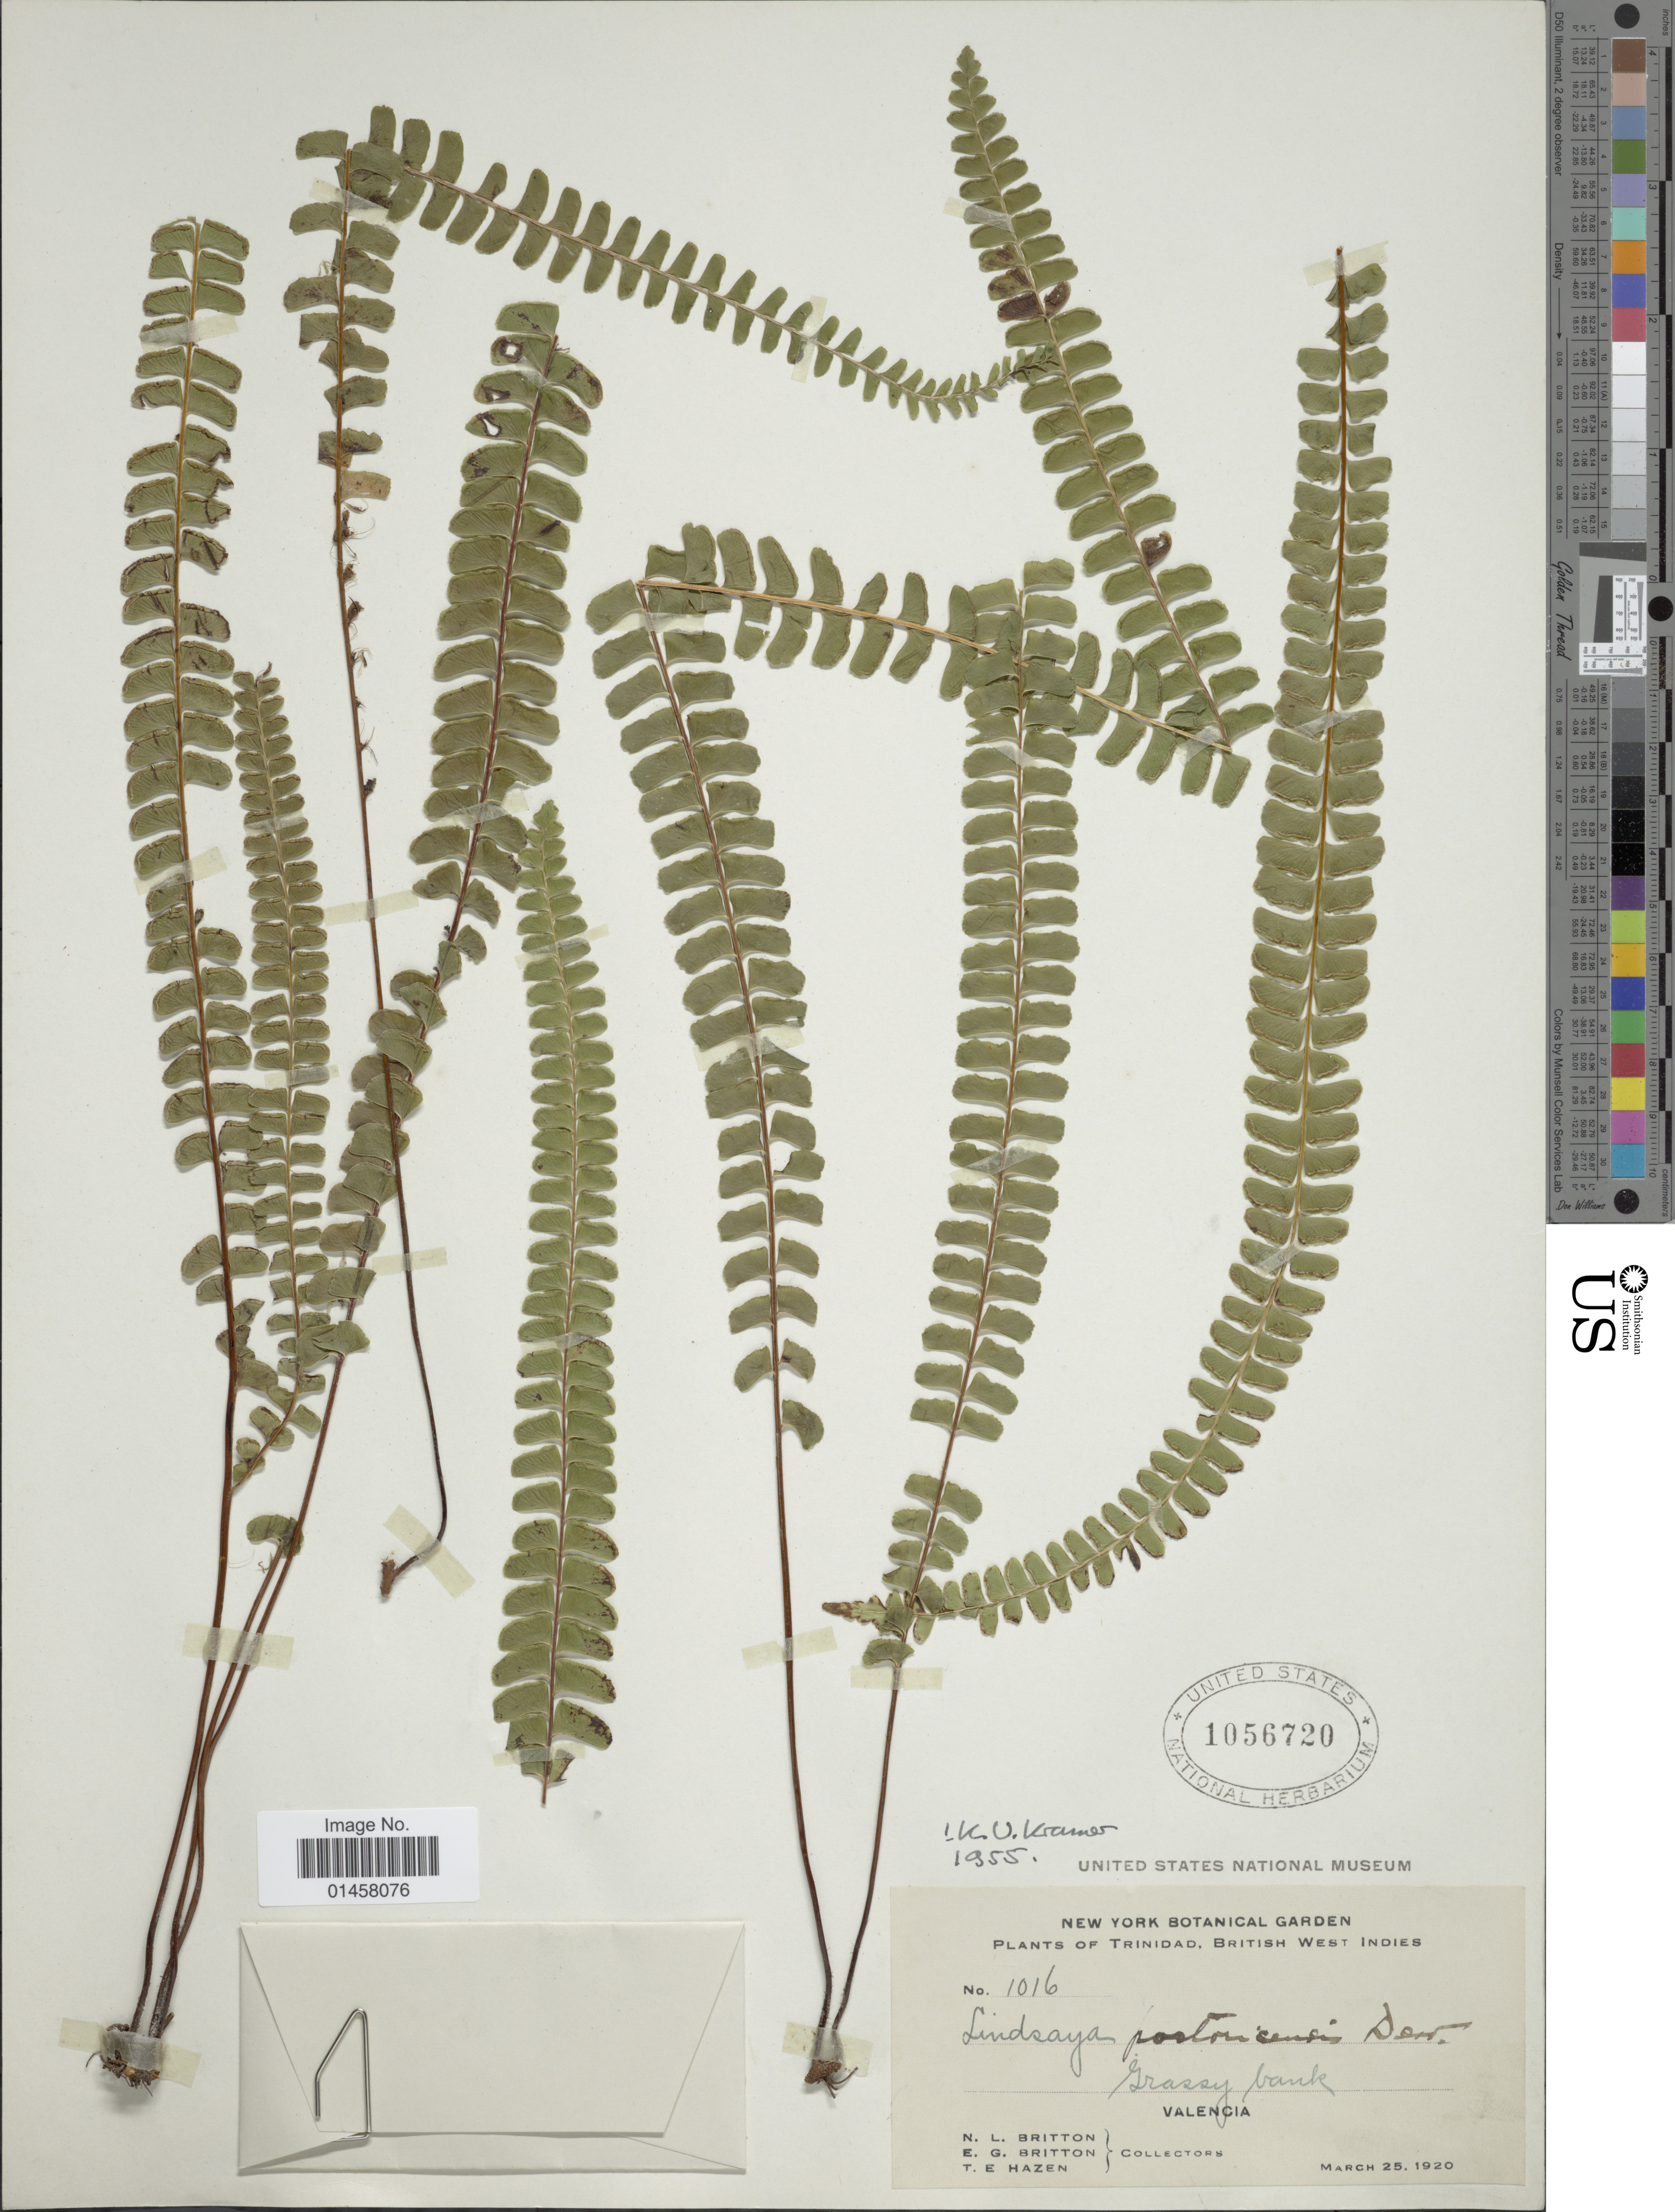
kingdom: Plantae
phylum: Tracheophyta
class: Polypodiopsida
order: Polypodiales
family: Lindsaeaceae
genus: Lindsaea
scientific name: Lindsaea portoricensis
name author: Desv.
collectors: N. Britton, E. G. Britton & T. E. Hazen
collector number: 1016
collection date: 1920-03-25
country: Trinidad and Tobago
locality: Trinidad, British West indies, Valencia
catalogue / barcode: US 1056720